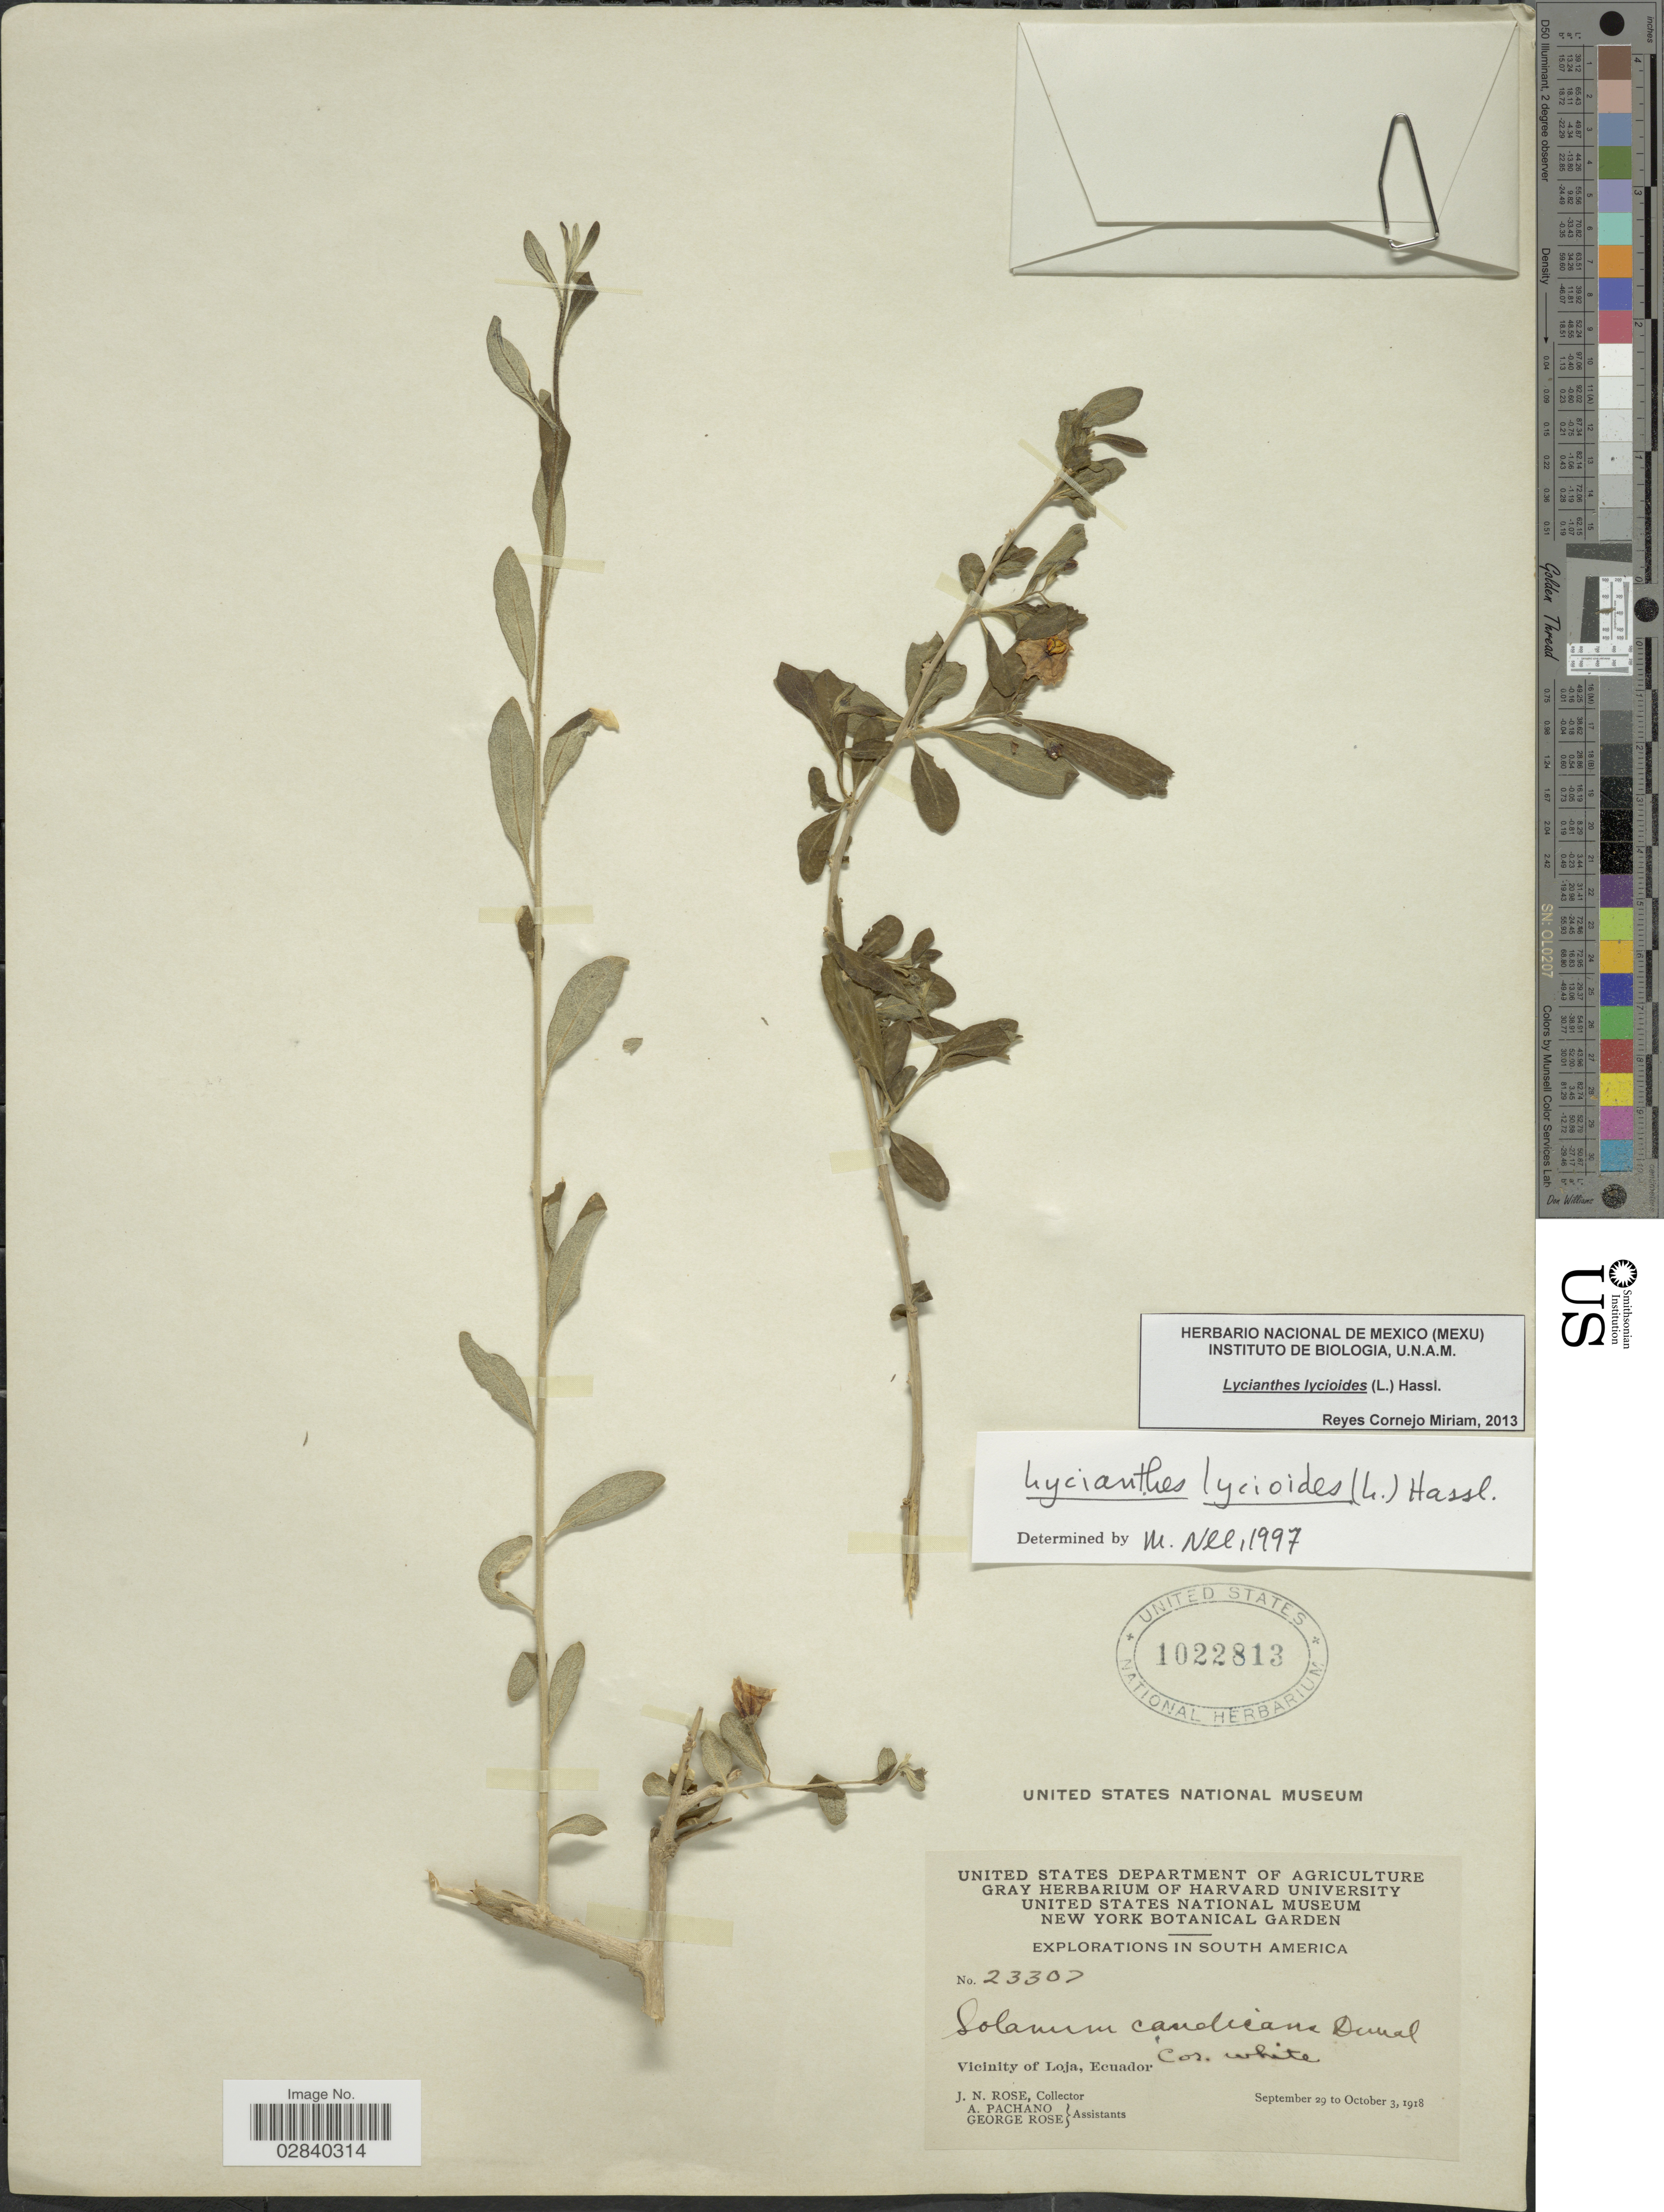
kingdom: Plantae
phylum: Tracheophyta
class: Magnoliopsida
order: Solanales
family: Solanaceae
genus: Lycianthes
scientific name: Lycianthes lycioides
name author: (L.) Hassl.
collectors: J. N. Rose, A. Pachano & G. Rose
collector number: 23307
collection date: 1918-09-29/1918-10-03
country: Ecuador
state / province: Loja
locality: Vicinity of Loja.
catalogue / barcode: US 1022813